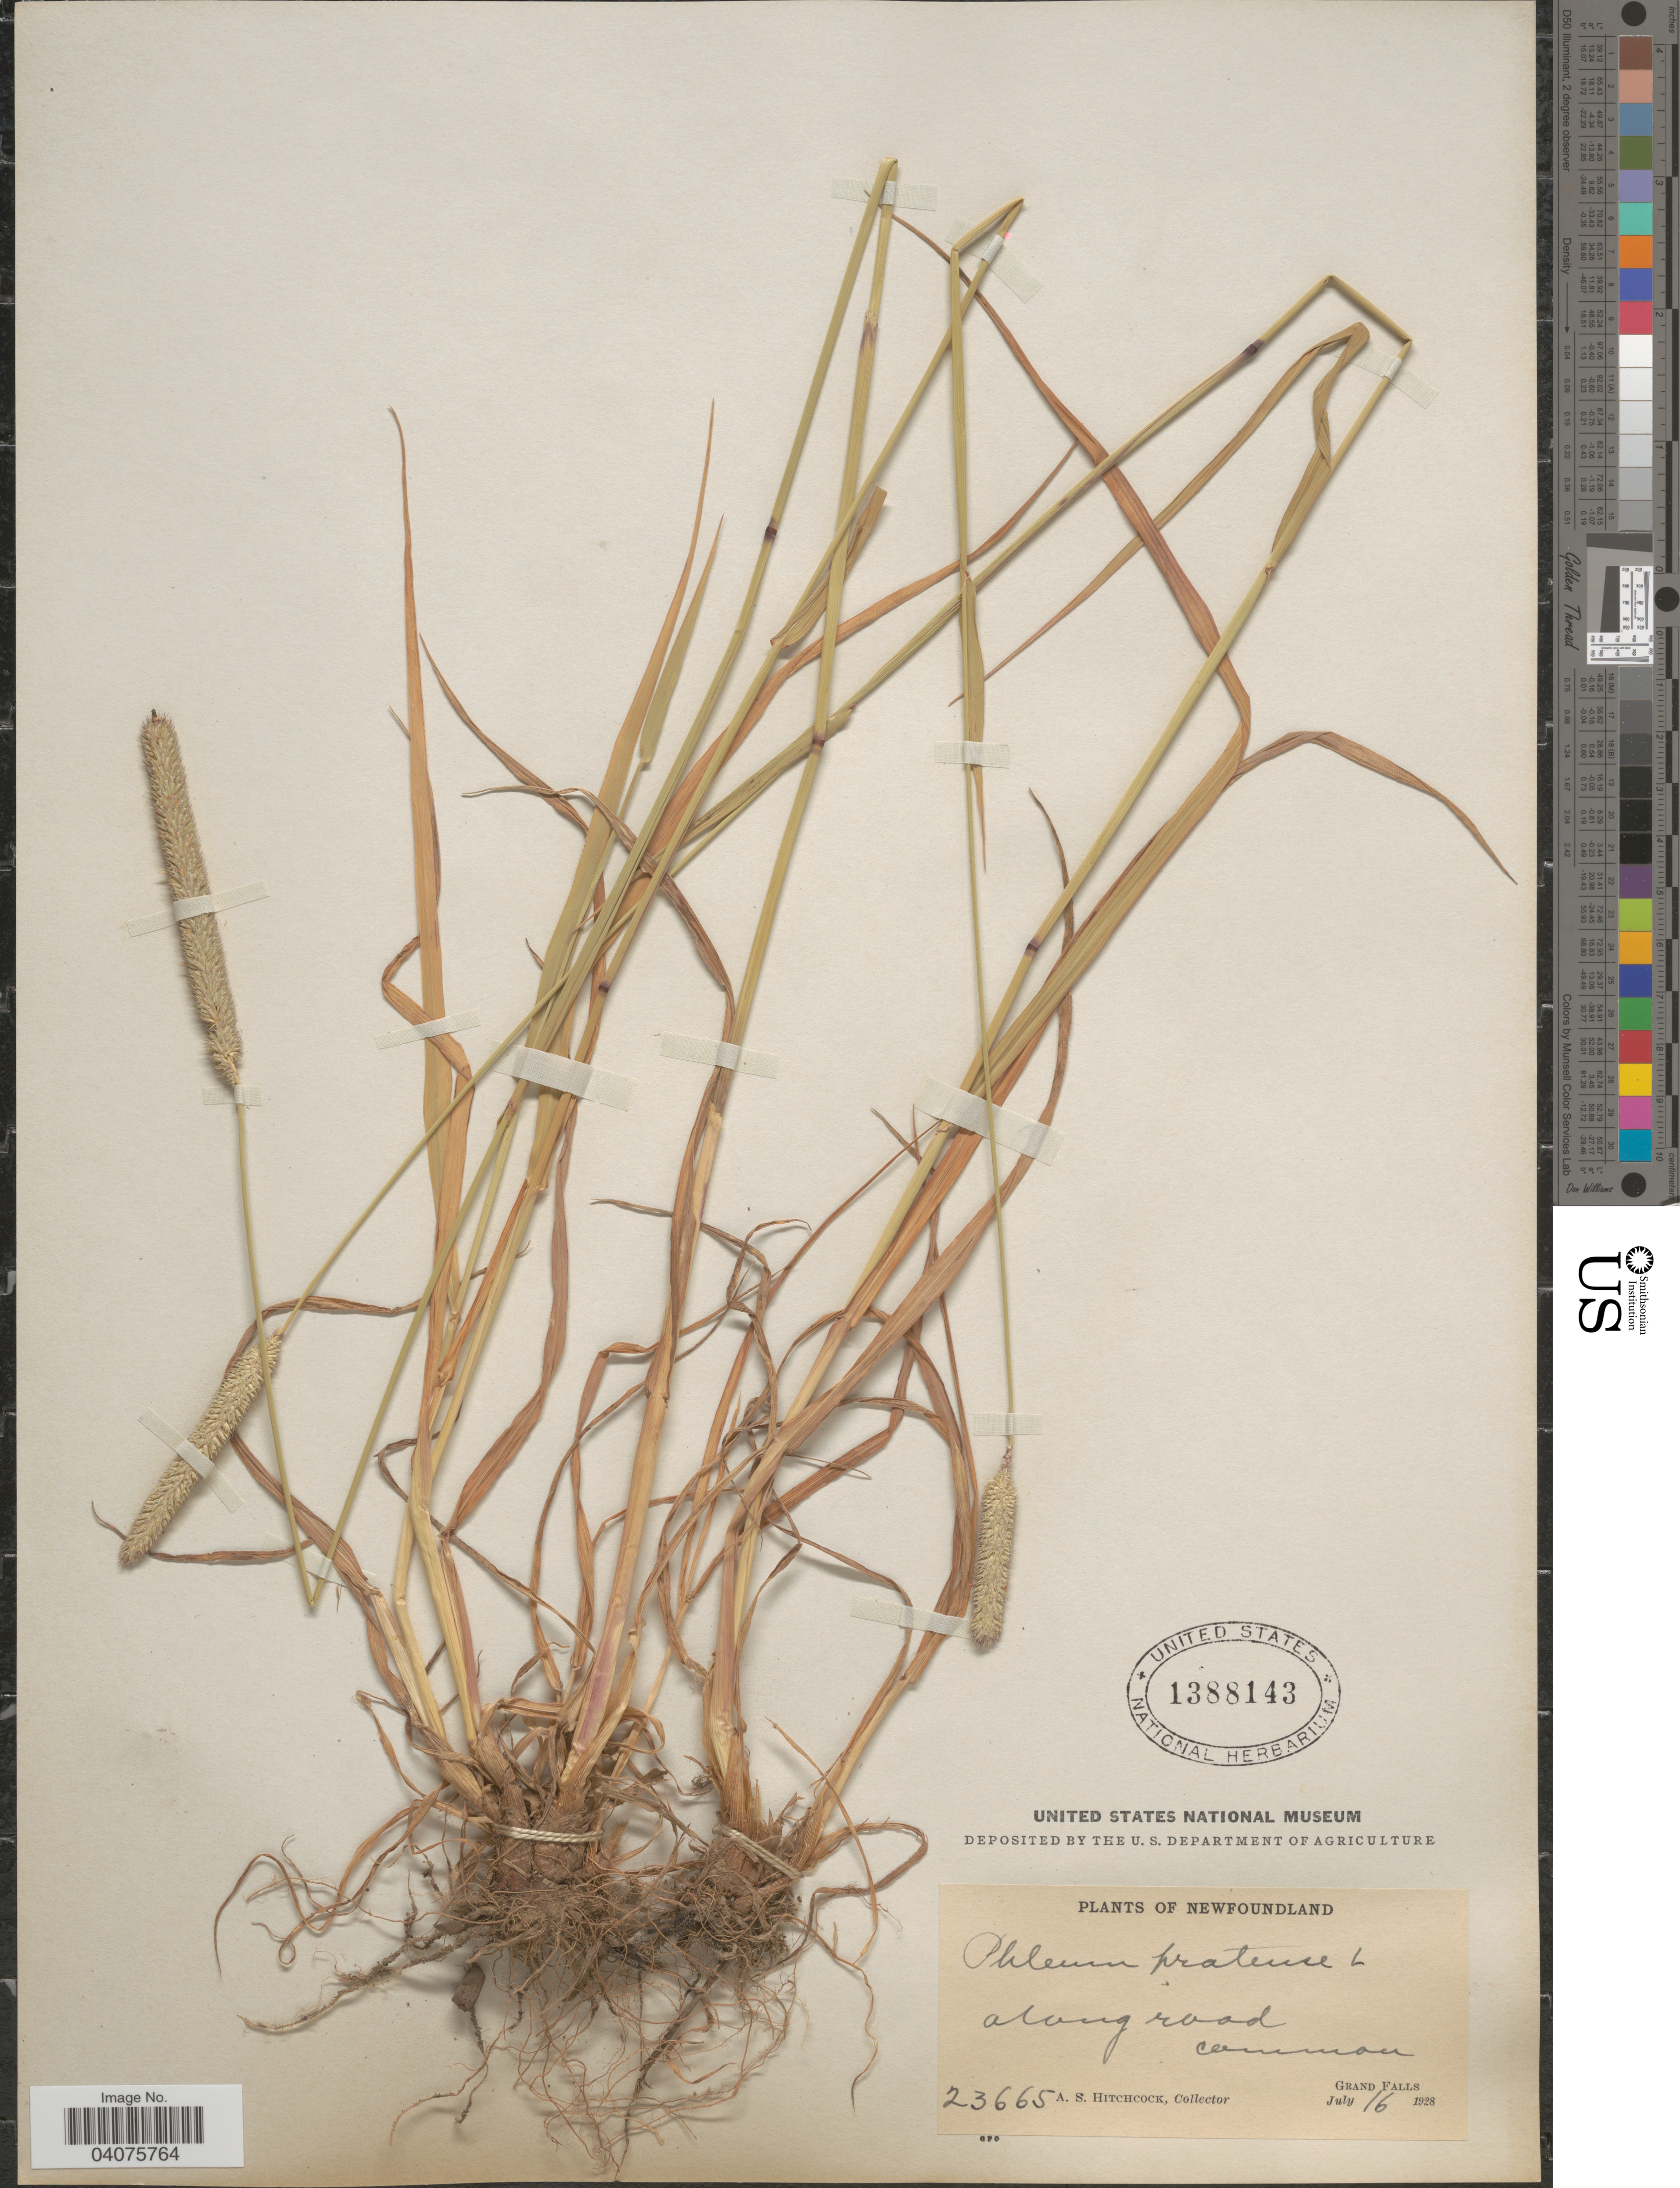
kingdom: Plantae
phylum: Tracheophyta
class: Liliopsida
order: Poales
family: Poaceae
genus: Phleum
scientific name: Phleum pratense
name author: L.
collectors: A. S. Hitchcock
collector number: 23665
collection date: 1928-07-16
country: Canada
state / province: Newfoundland and Labrador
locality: Along road. Grand Falls.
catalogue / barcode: US 1388143